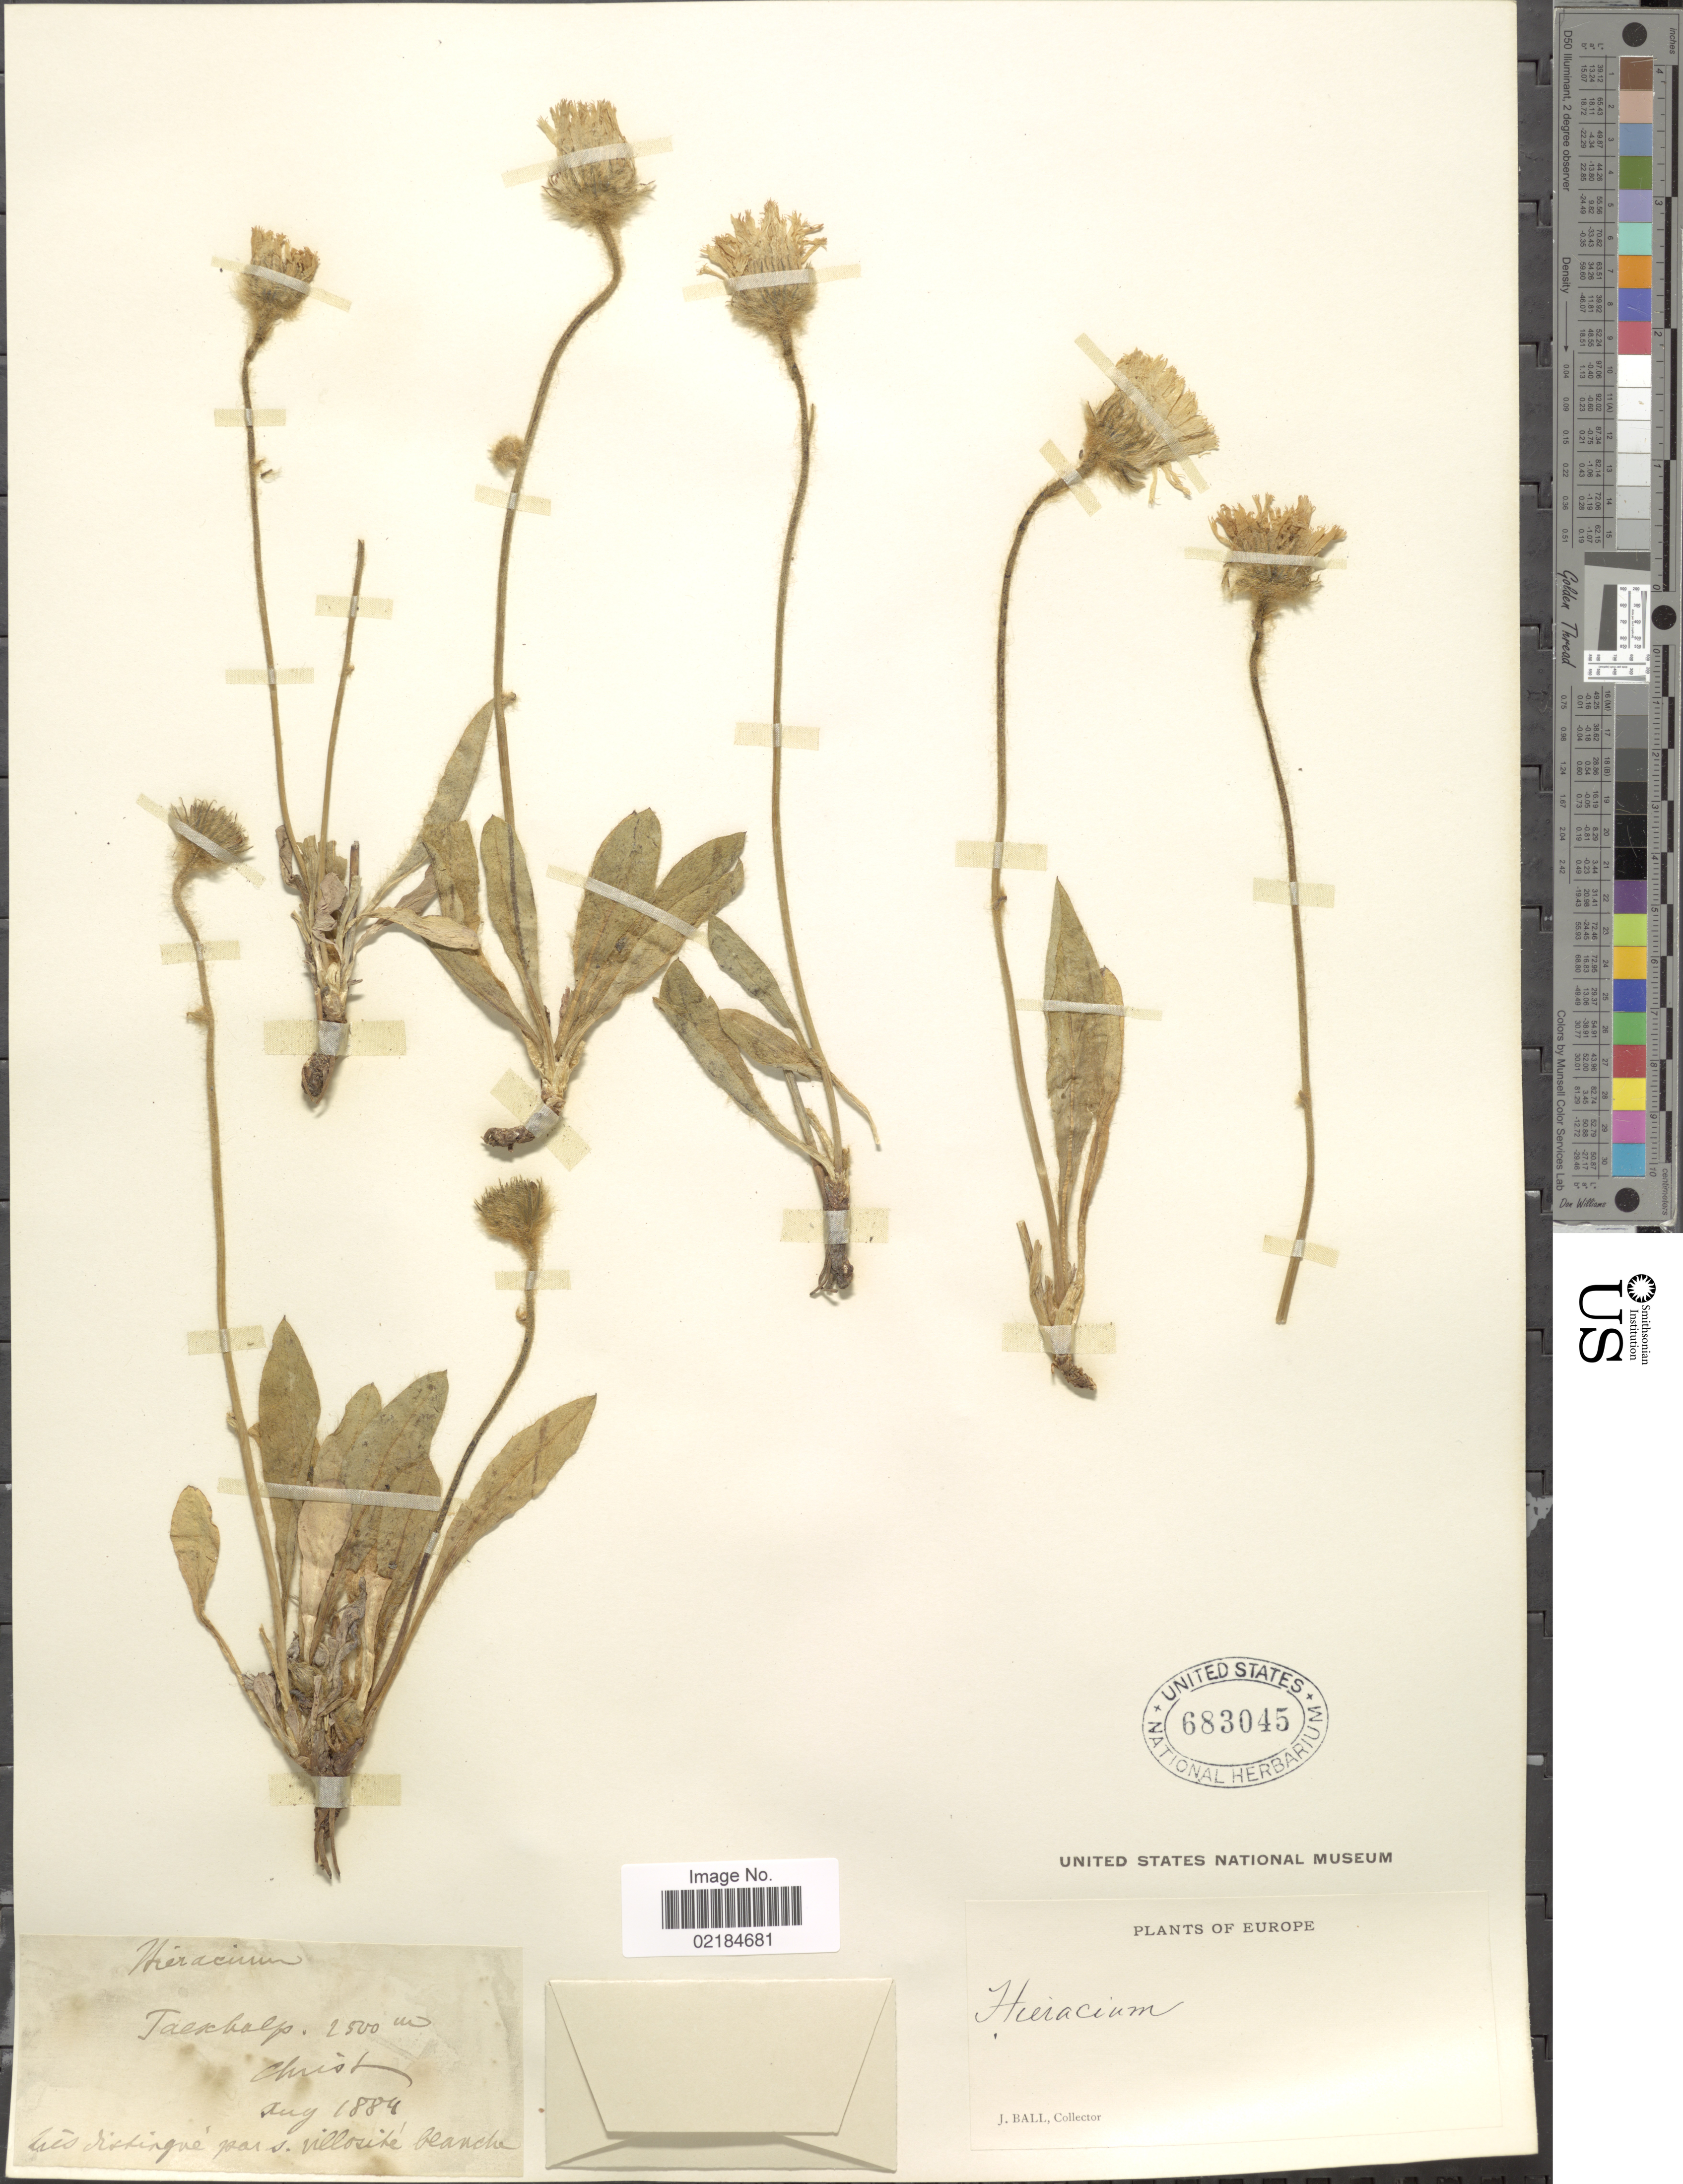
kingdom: Plantae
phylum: Tracheophyta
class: Magnoliopsida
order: Asterales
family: Asteraceae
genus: Hieracium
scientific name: Hieracium repandulare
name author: Druce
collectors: J. Ball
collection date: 1884-08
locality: Europe, Talkhalp, Chist, Lies Rickingne gear s. millosite Blanche [interpreted]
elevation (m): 2500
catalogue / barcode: US 683045